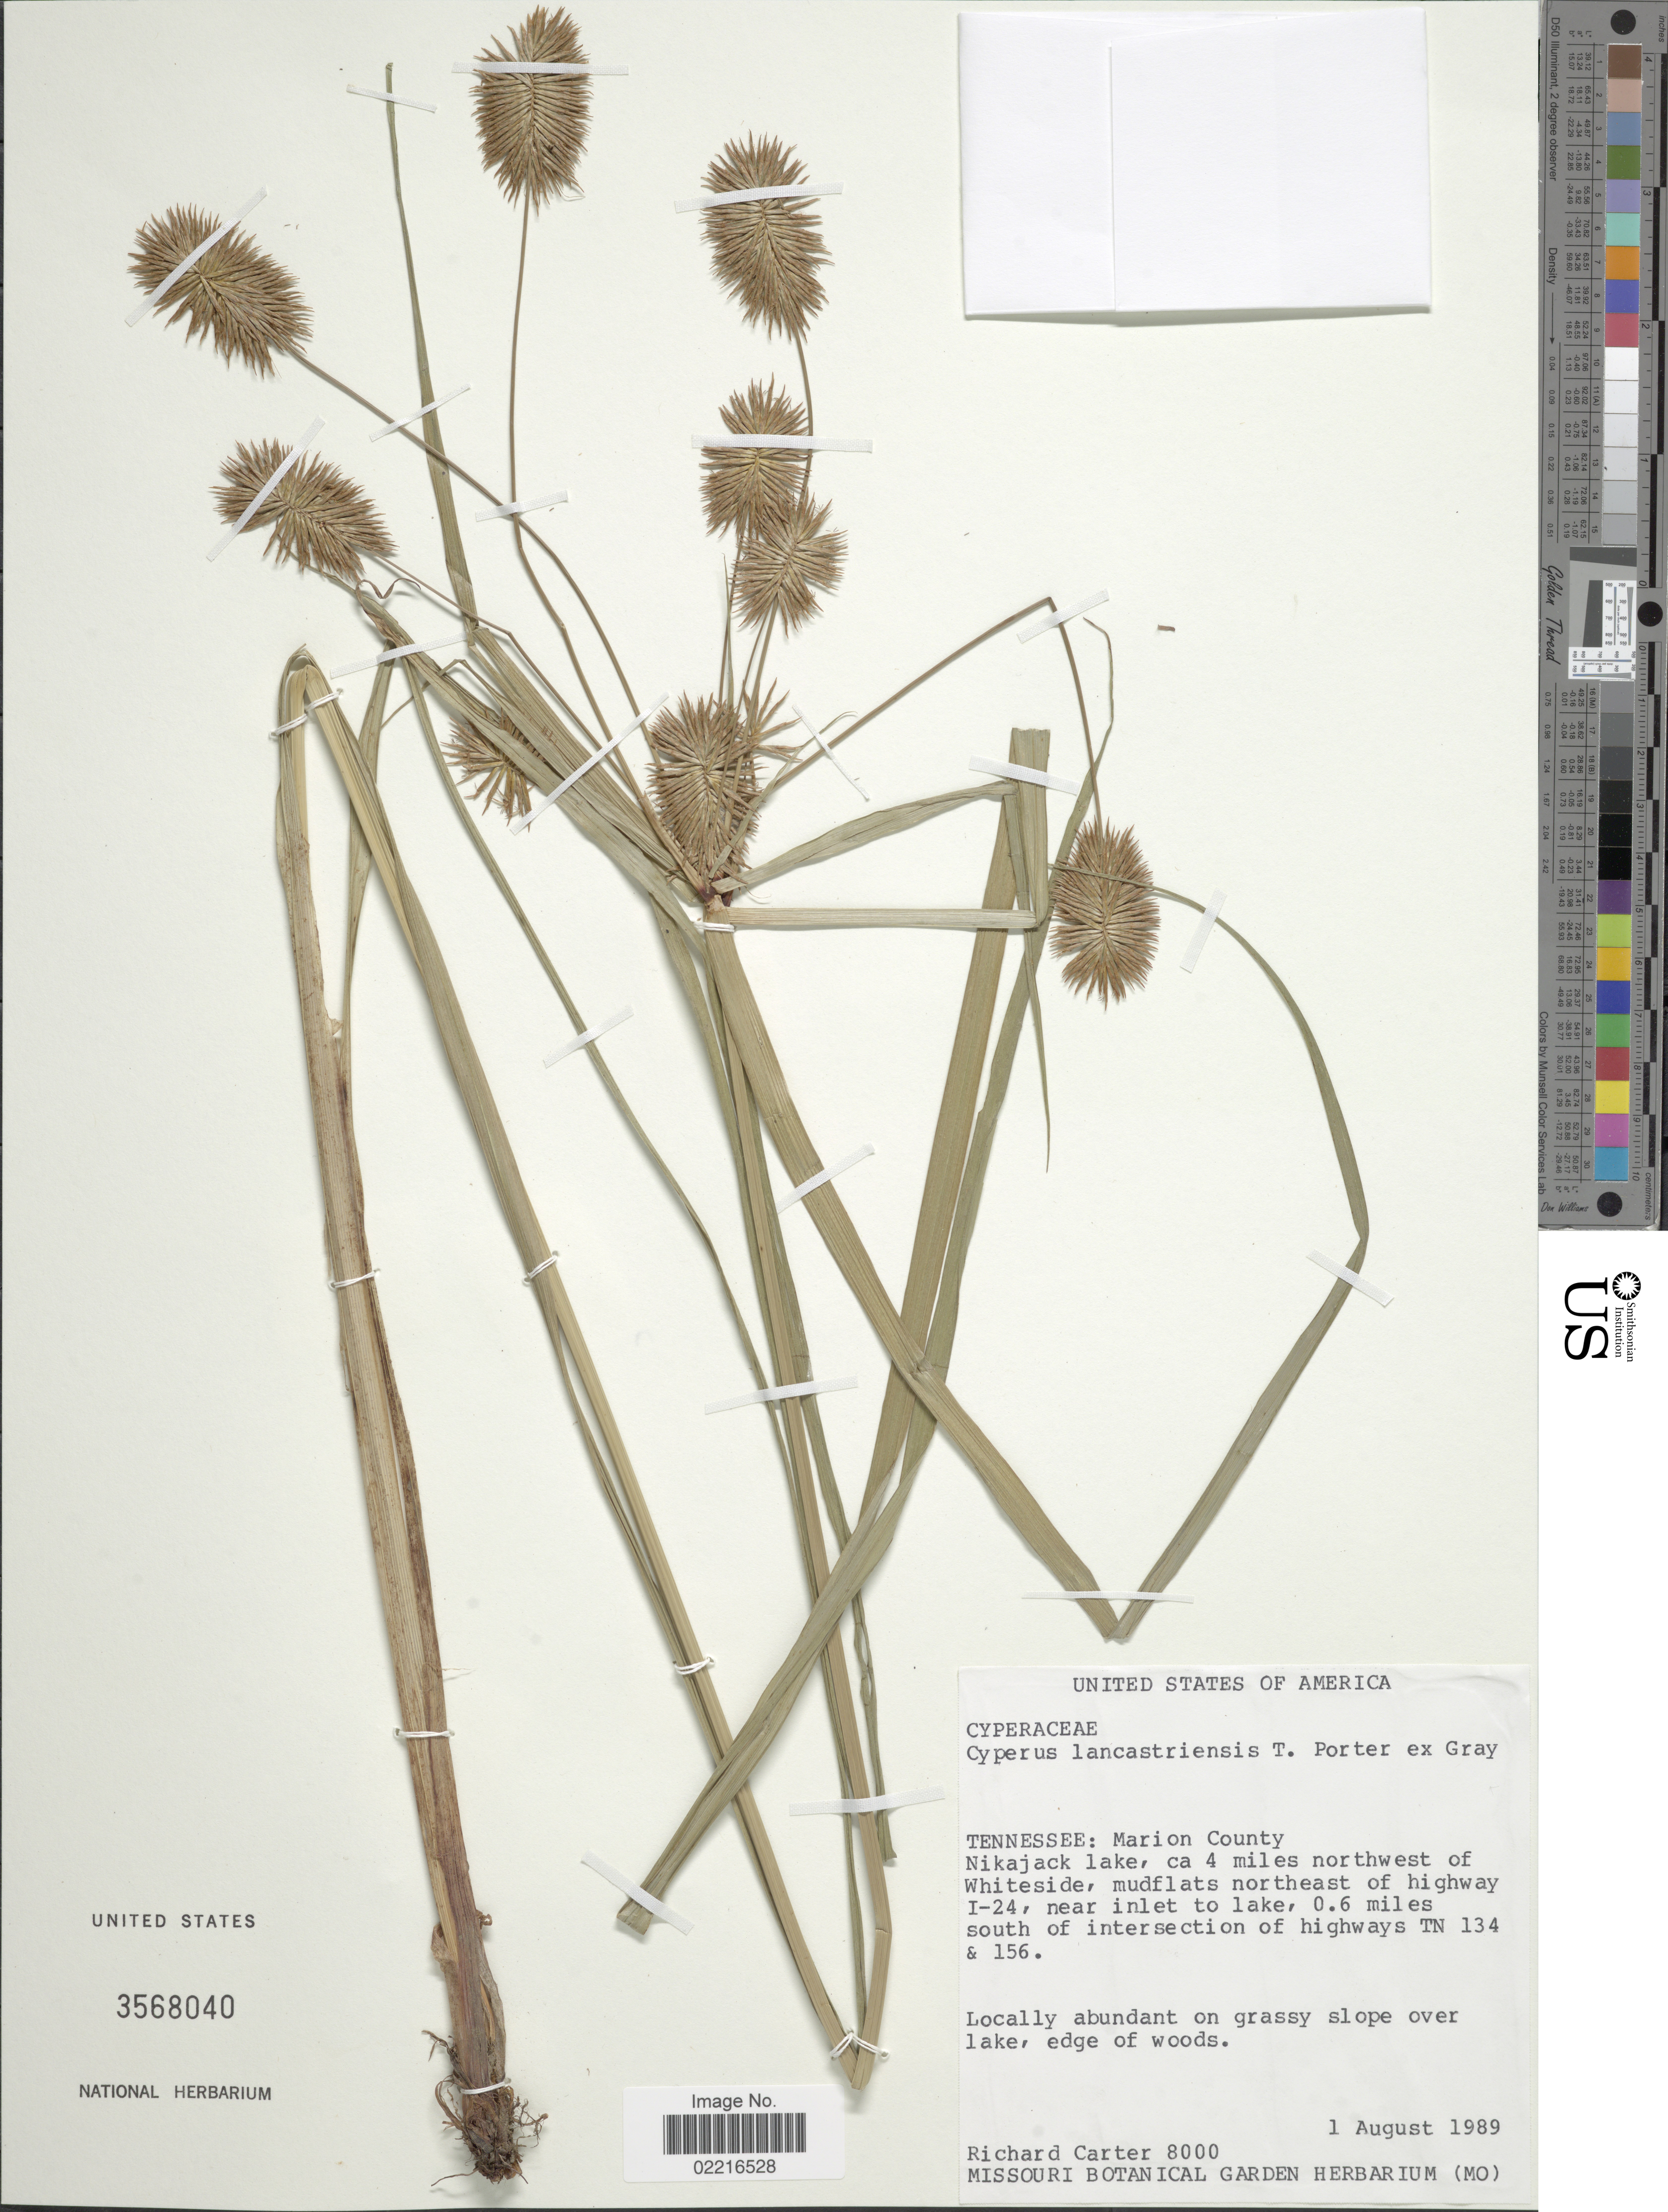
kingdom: Plantae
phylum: Tracheophyta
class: Liliopsida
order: Poales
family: Cyperaceae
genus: Cyperus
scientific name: Cyperus lancastriensis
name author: Porter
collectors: R. Carter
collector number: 8000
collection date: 1989-08-01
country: United States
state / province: Tennessee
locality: Marion County, Nikajack lake, ca 4 miles northwest of Whiteside, mudflats northeast of highway I-24, near inlet to lake, 0.6 miles south of intersection of highways TN 134 & 156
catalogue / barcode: US 3568040